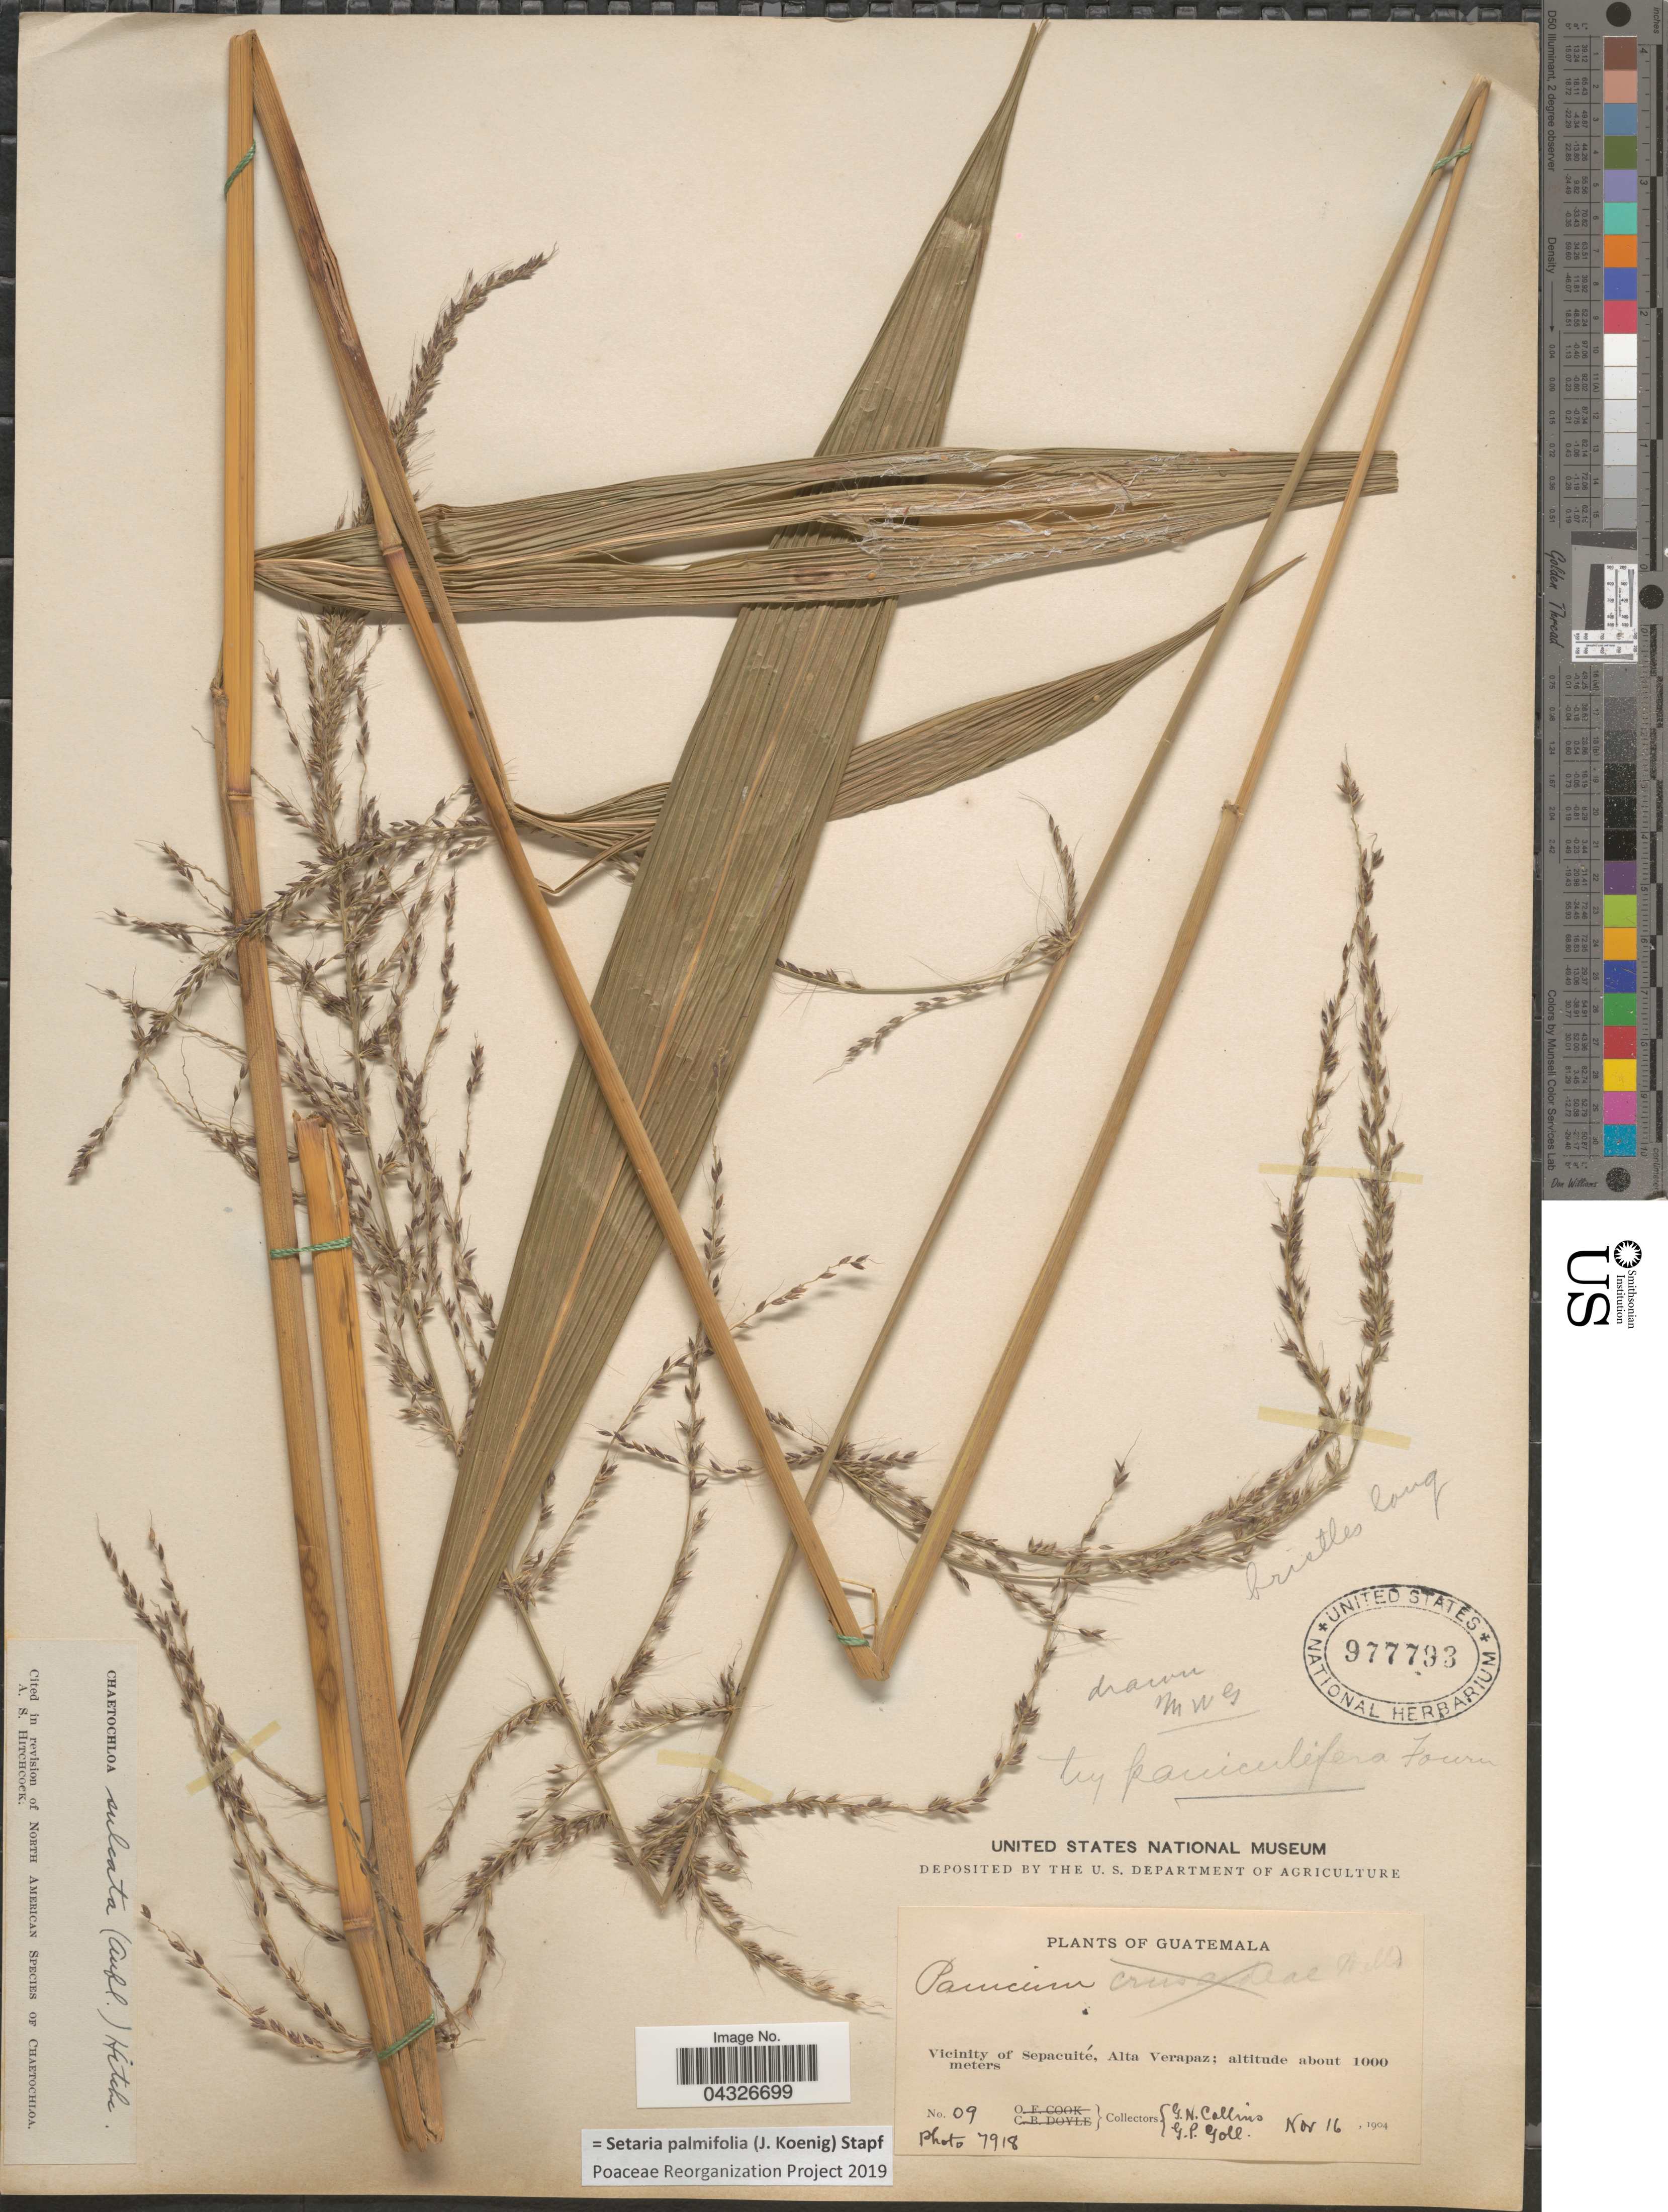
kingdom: Plantae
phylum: Tracheophyta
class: Liliopsida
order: Poales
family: Poaceae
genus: Setaria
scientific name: Setaria palmifolia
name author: (J. Koenig) Stapf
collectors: G. Collins & G. P. Goll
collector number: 09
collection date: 1904-11-16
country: Guatemala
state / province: Alta Verapaz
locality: Vicinity of Sepacuité.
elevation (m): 1000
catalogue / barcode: US 977793